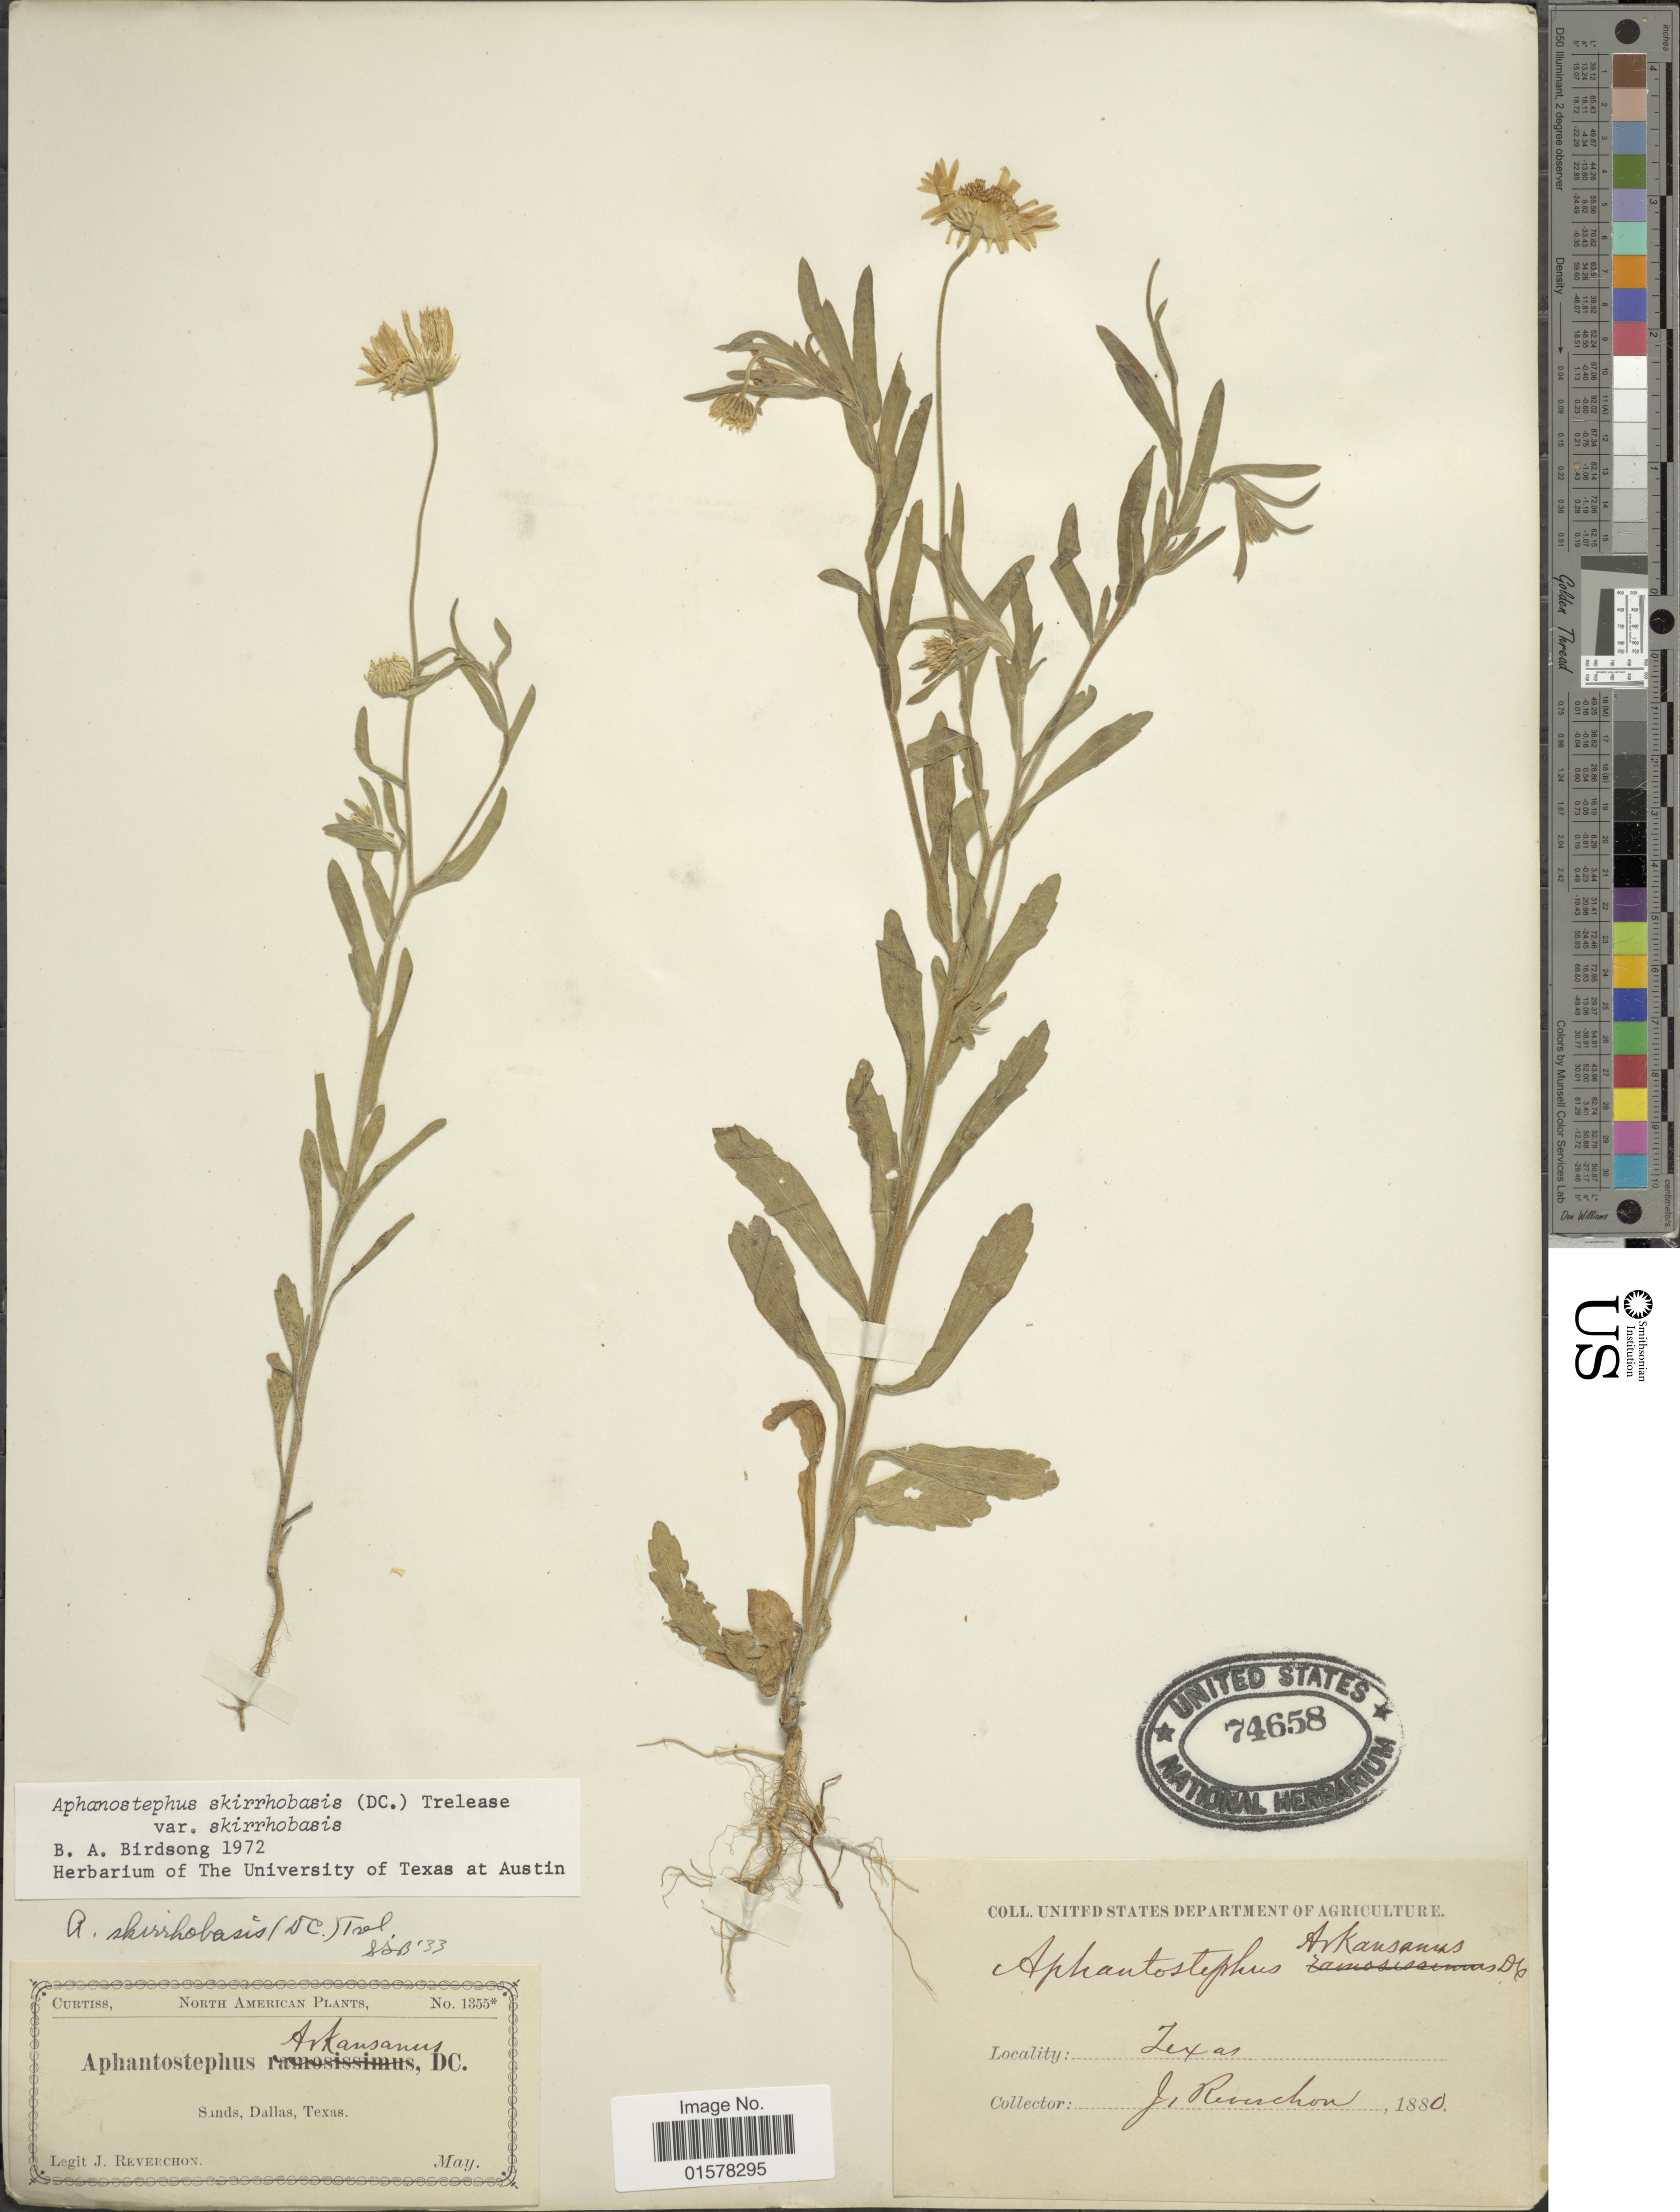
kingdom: Plantae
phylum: Tracheophyta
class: Magnoliopsida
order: Asterales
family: Asteraceae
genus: Aphanostephus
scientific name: Aphanostephus skirrhobasis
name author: (DC.) Trel. ex Coville & Branner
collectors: J. Reverchon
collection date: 1880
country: United States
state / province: Texas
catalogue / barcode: US 74658